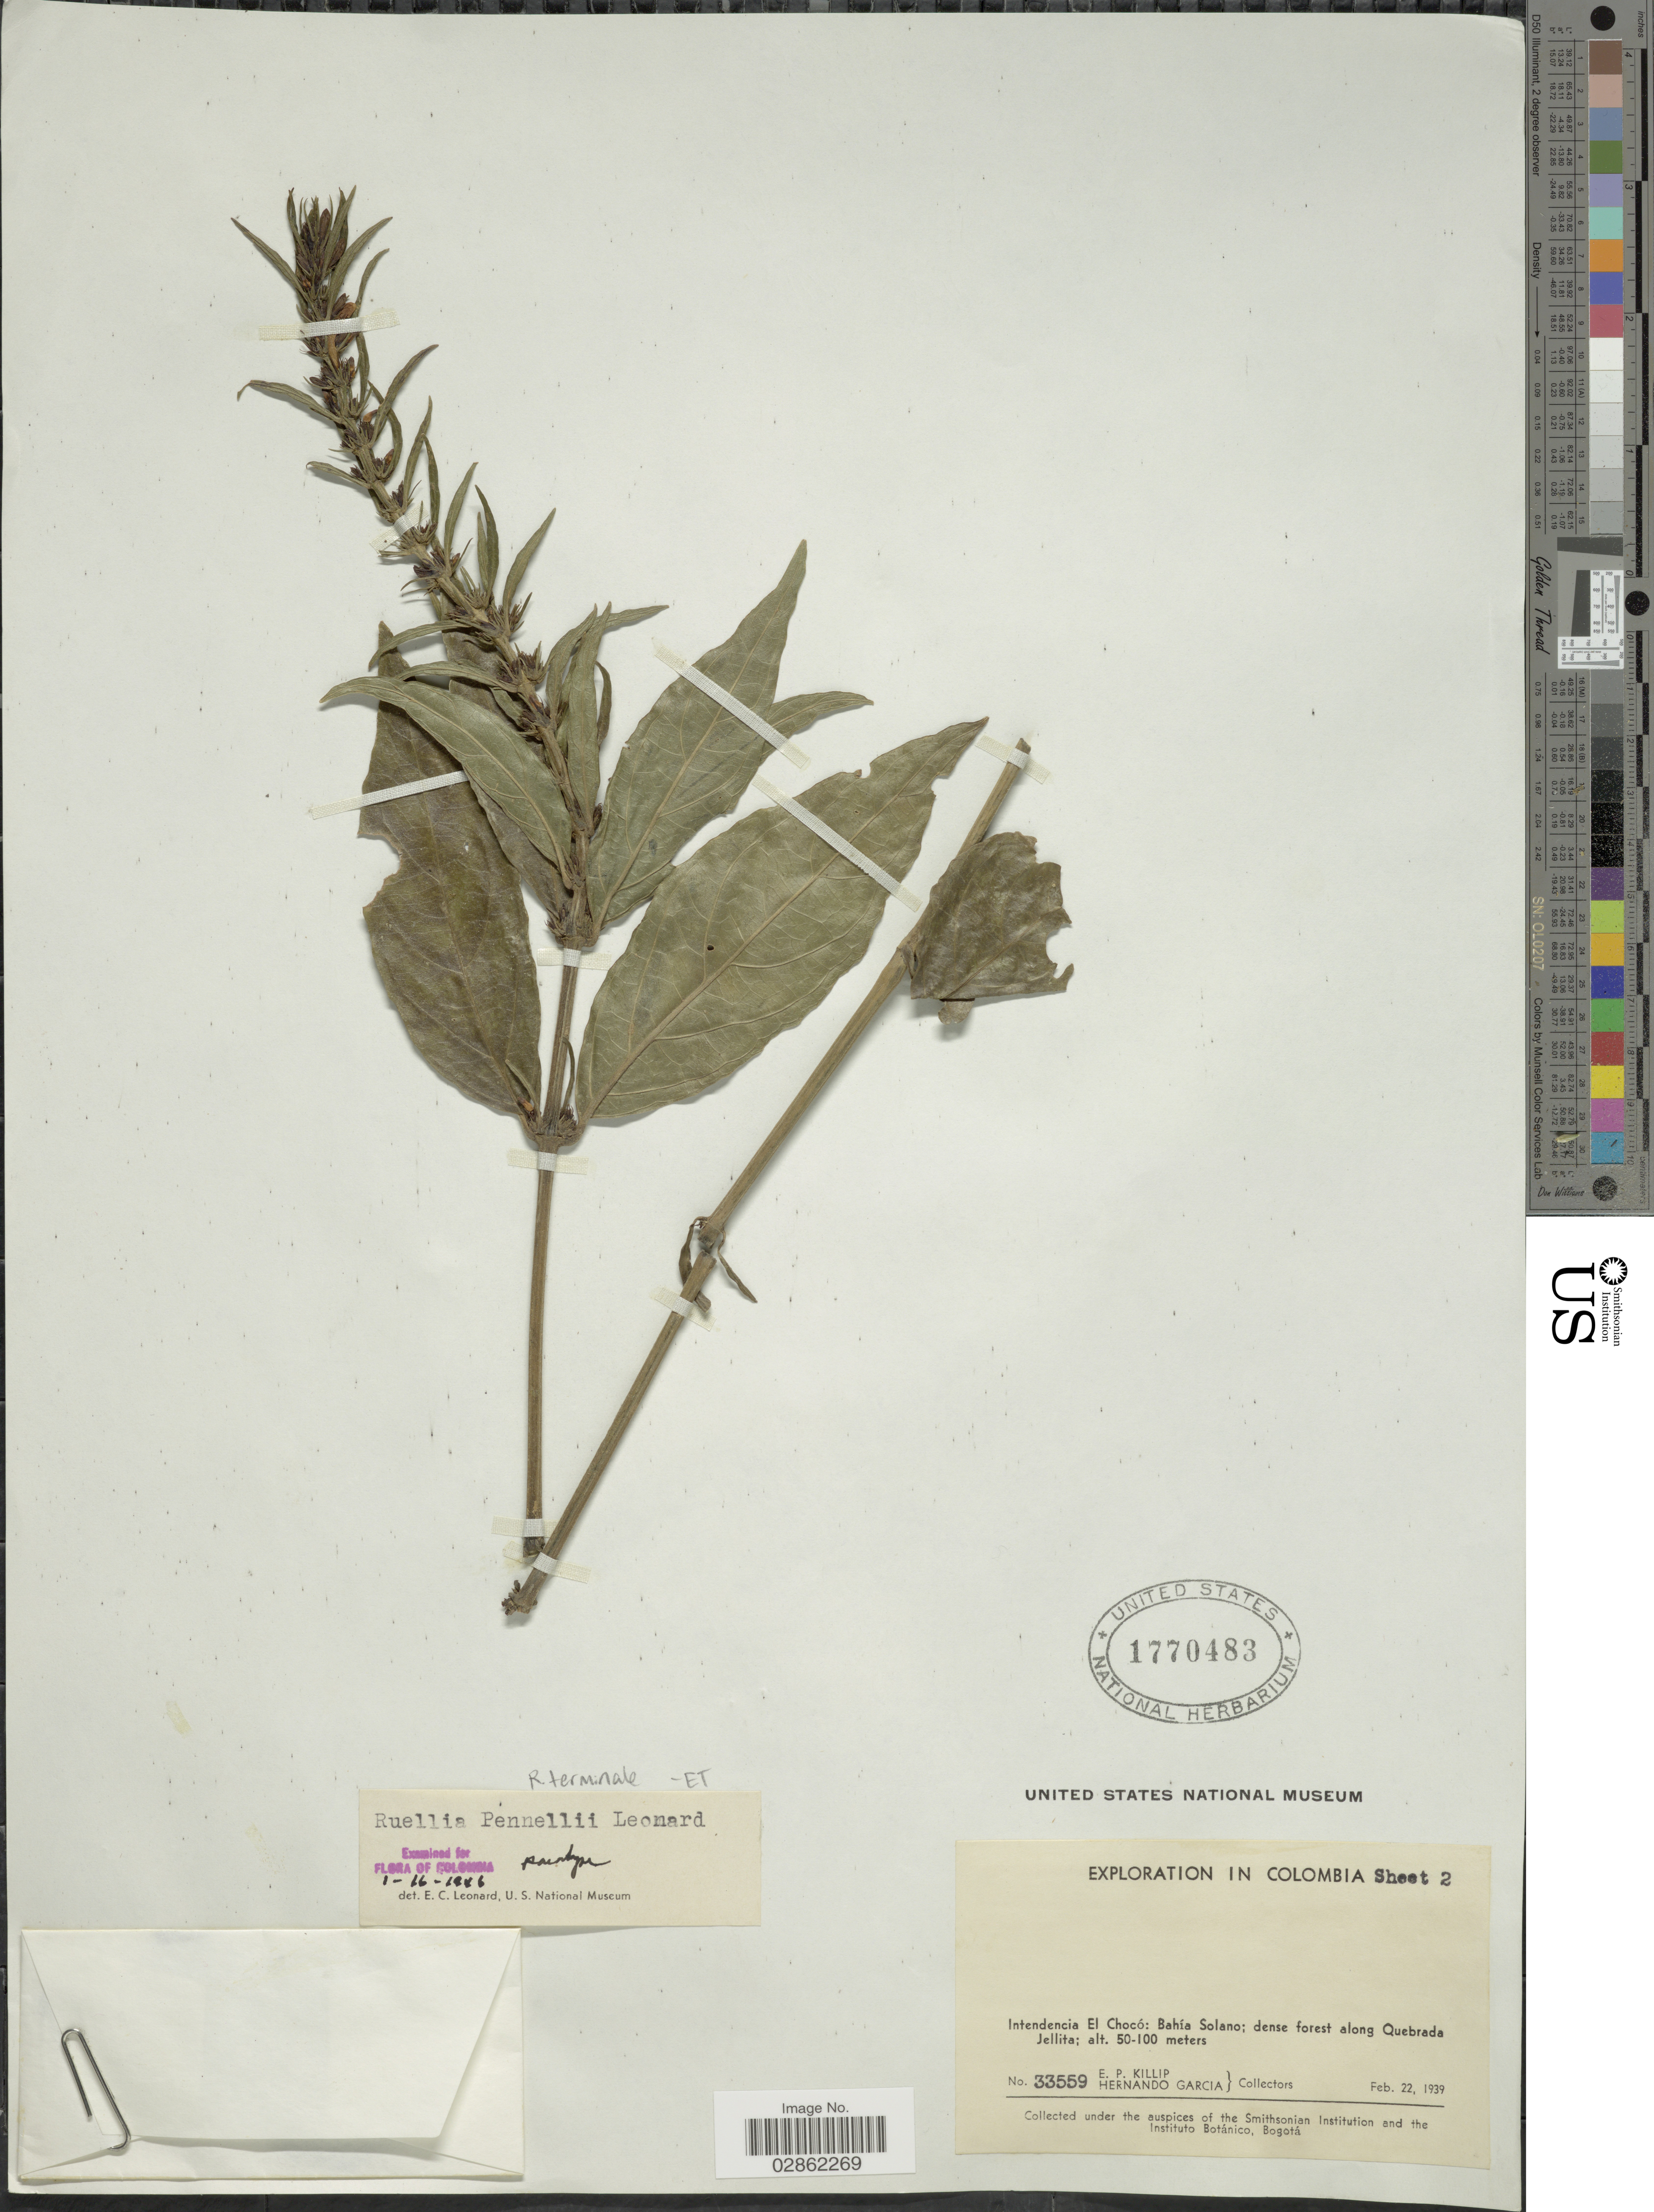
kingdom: Plantae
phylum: Tracheophyta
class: Magnoliopsida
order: Lamiales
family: Acanthaceae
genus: Ruellia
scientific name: Ruellia terminalis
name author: (Nees) Wassh.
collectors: E. P. Killip & H. Garcia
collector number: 33559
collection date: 1939-02-22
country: Colombia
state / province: Chocó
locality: Intendencia El Chocó, Bahía Solano, dense forest along Quebrada Jelita.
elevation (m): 50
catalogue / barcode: US 1770483